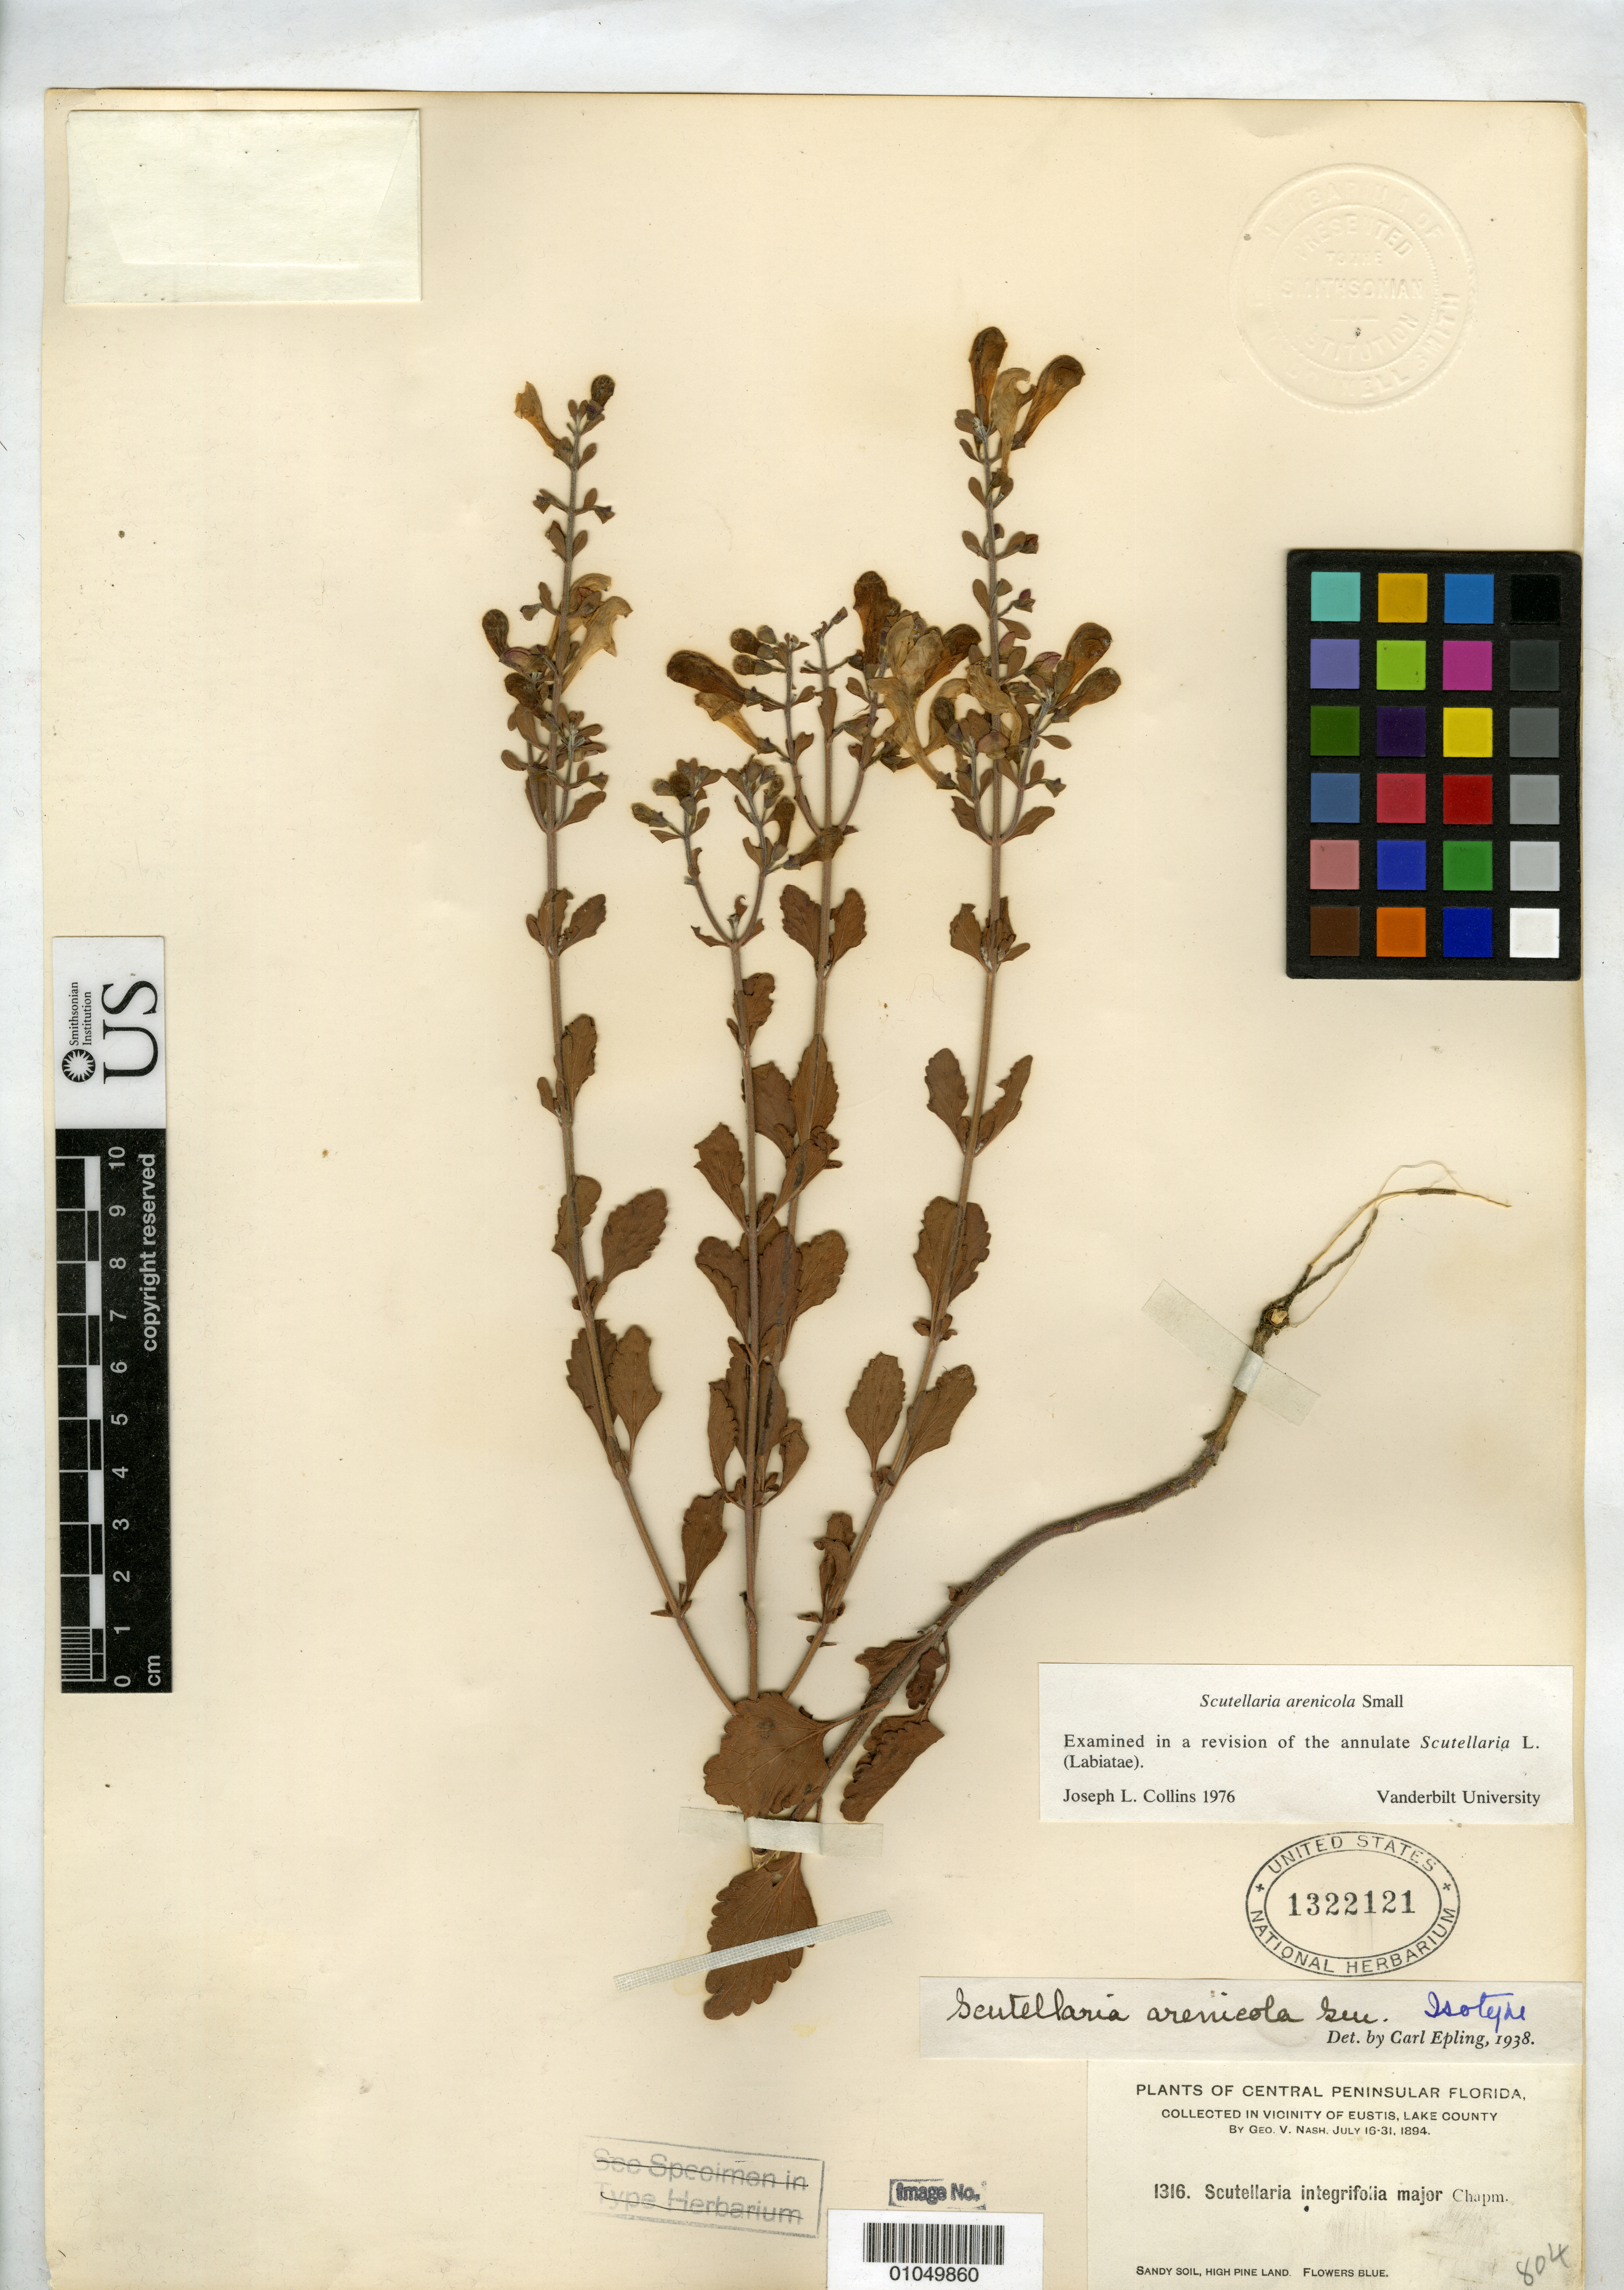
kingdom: Plantae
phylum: Tracheophyta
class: Magnoliopsida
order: Lamiales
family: Lamiaceae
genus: Scutellaria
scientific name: Scutellaria arenicola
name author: Small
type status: Isolectotype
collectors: G. V. Nash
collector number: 1316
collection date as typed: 16 Jul 1894 to 31 Jul 1894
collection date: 1894-07-16/1894-07-31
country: United States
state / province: Florida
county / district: Lake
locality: Vicinity of Eustis, Lake County.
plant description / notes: Specimen ex John Donnell Smith herbarium.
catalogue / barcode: US 1322121